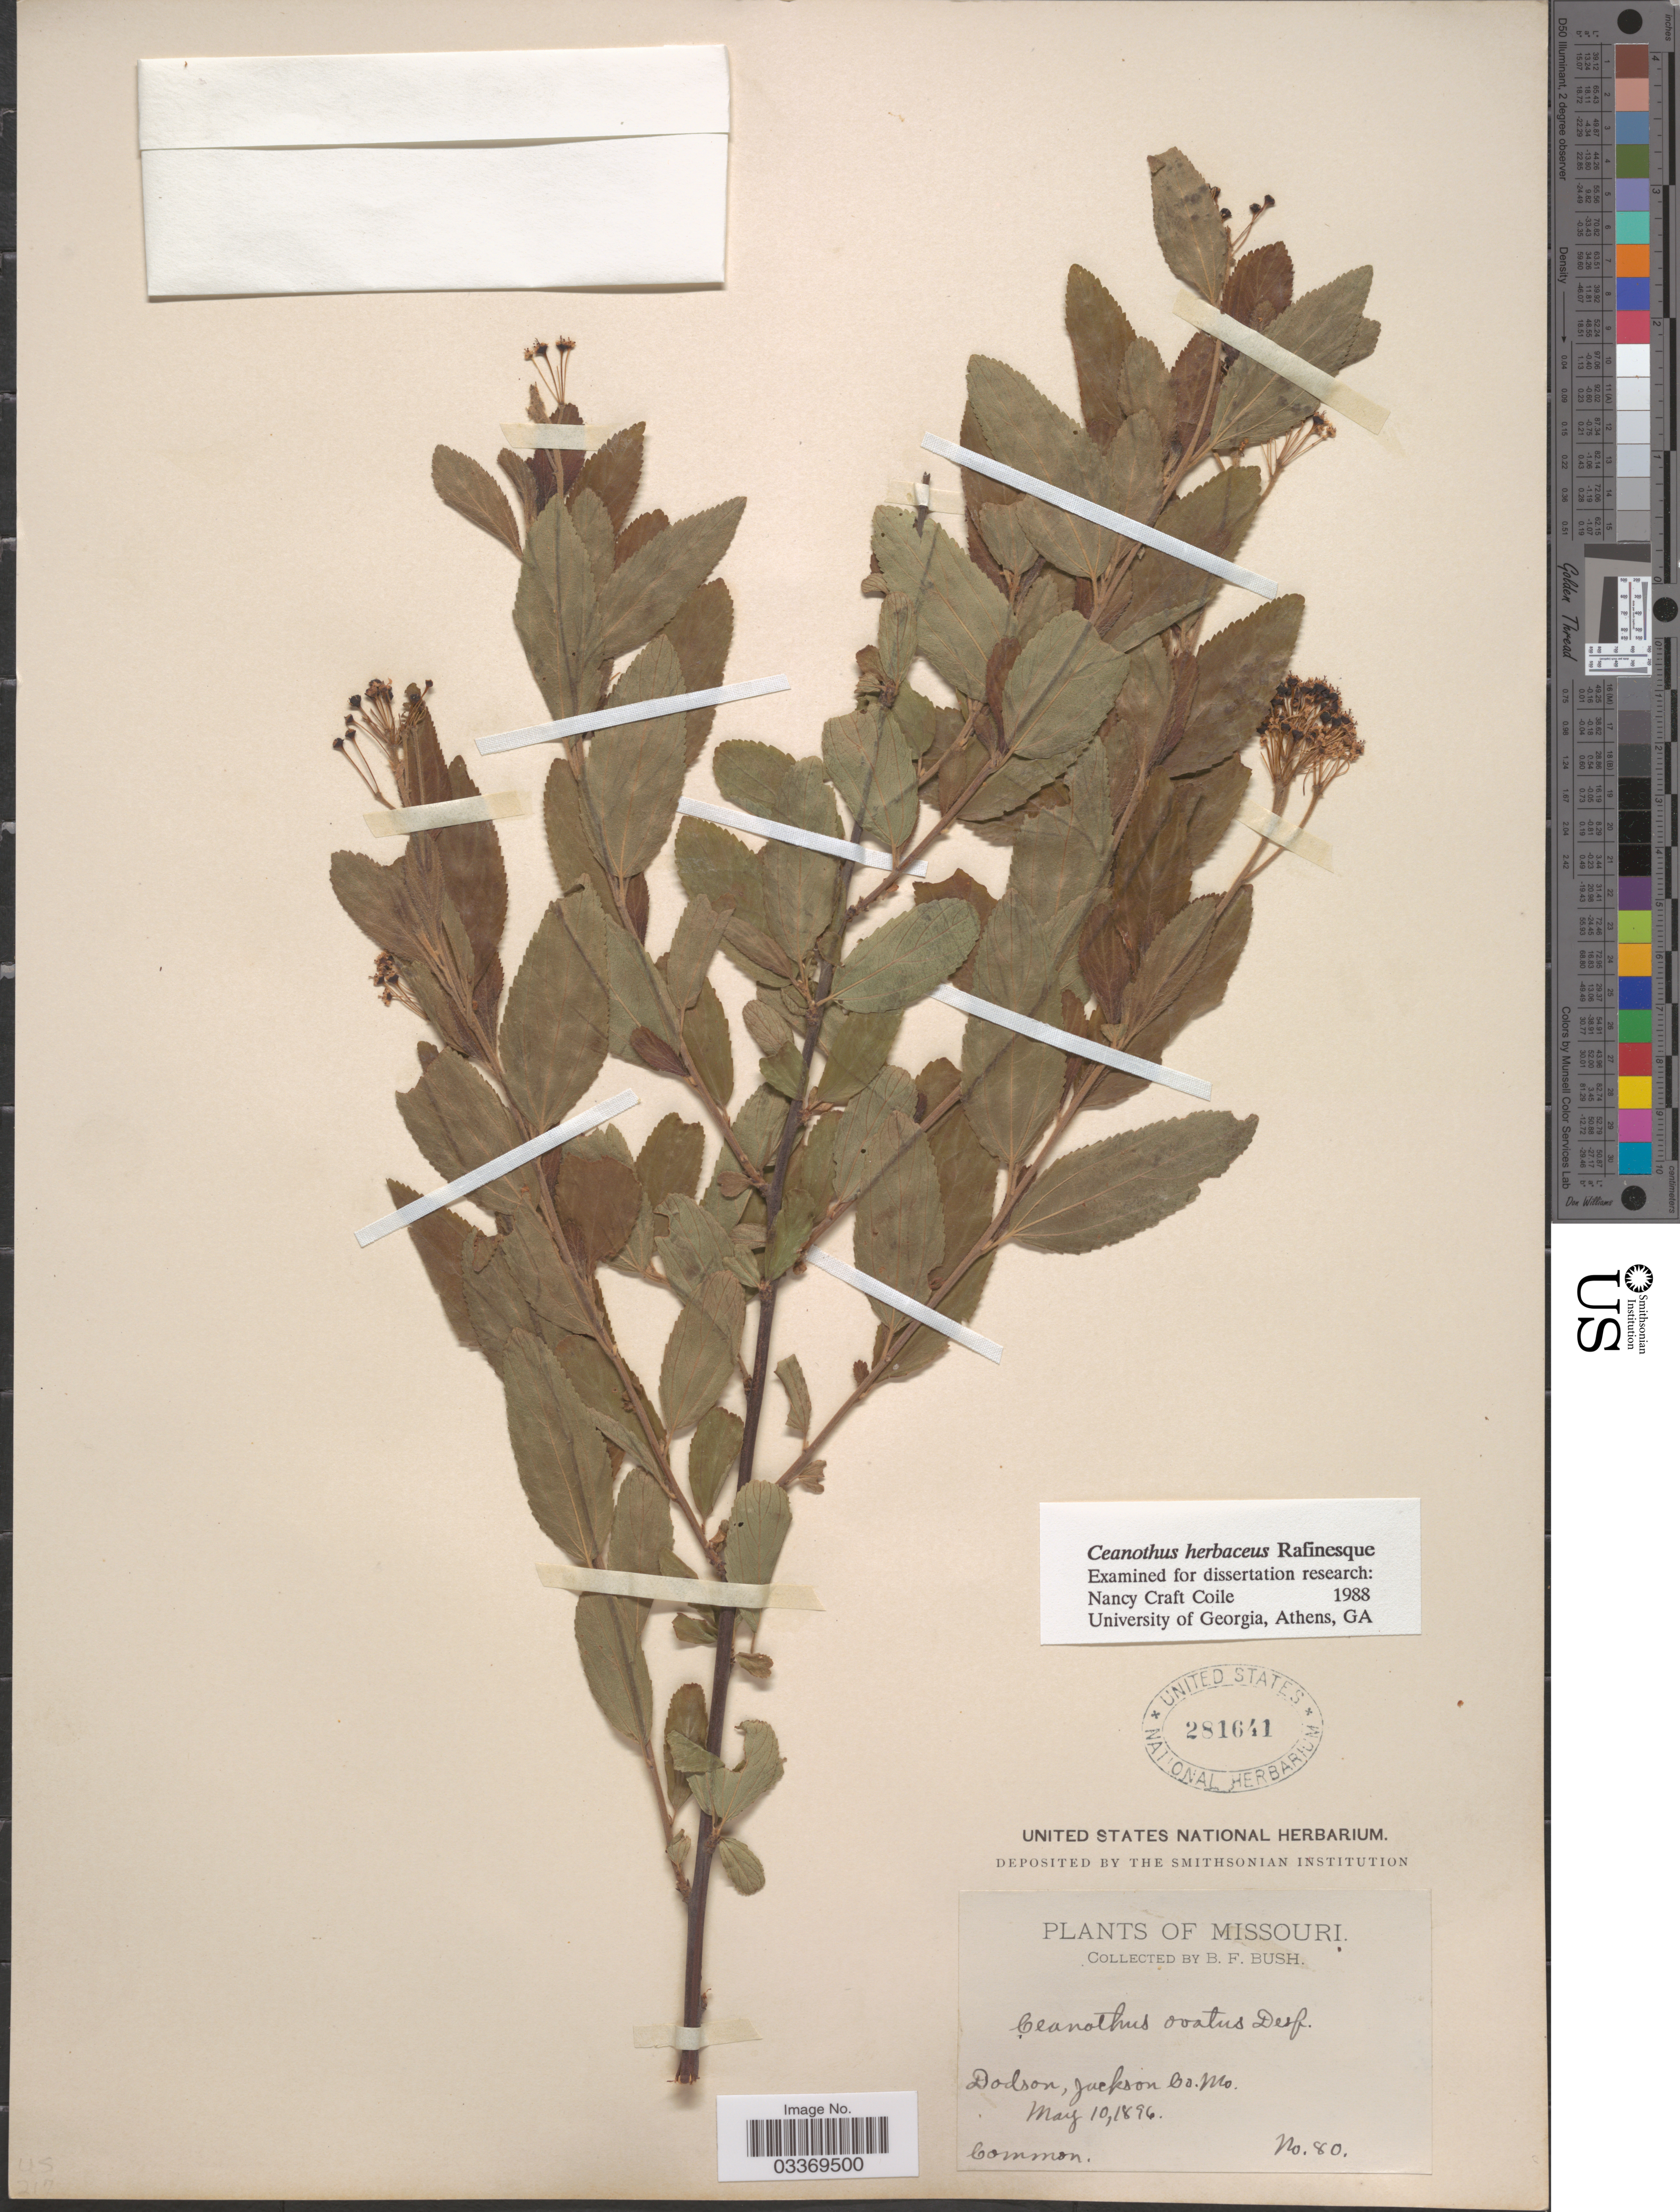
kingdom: Plantae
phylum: Tracheophyta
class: Magnoliopsida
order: Rosales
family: Rhamnaceae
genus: Ceanothus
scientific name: Ceanothus ovatus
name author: Desf.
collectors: B. F. Bush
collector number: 80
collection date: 1896-05-10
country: United States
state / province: Missouri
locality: Dodson, Jackson Co.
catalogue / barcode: US 281641